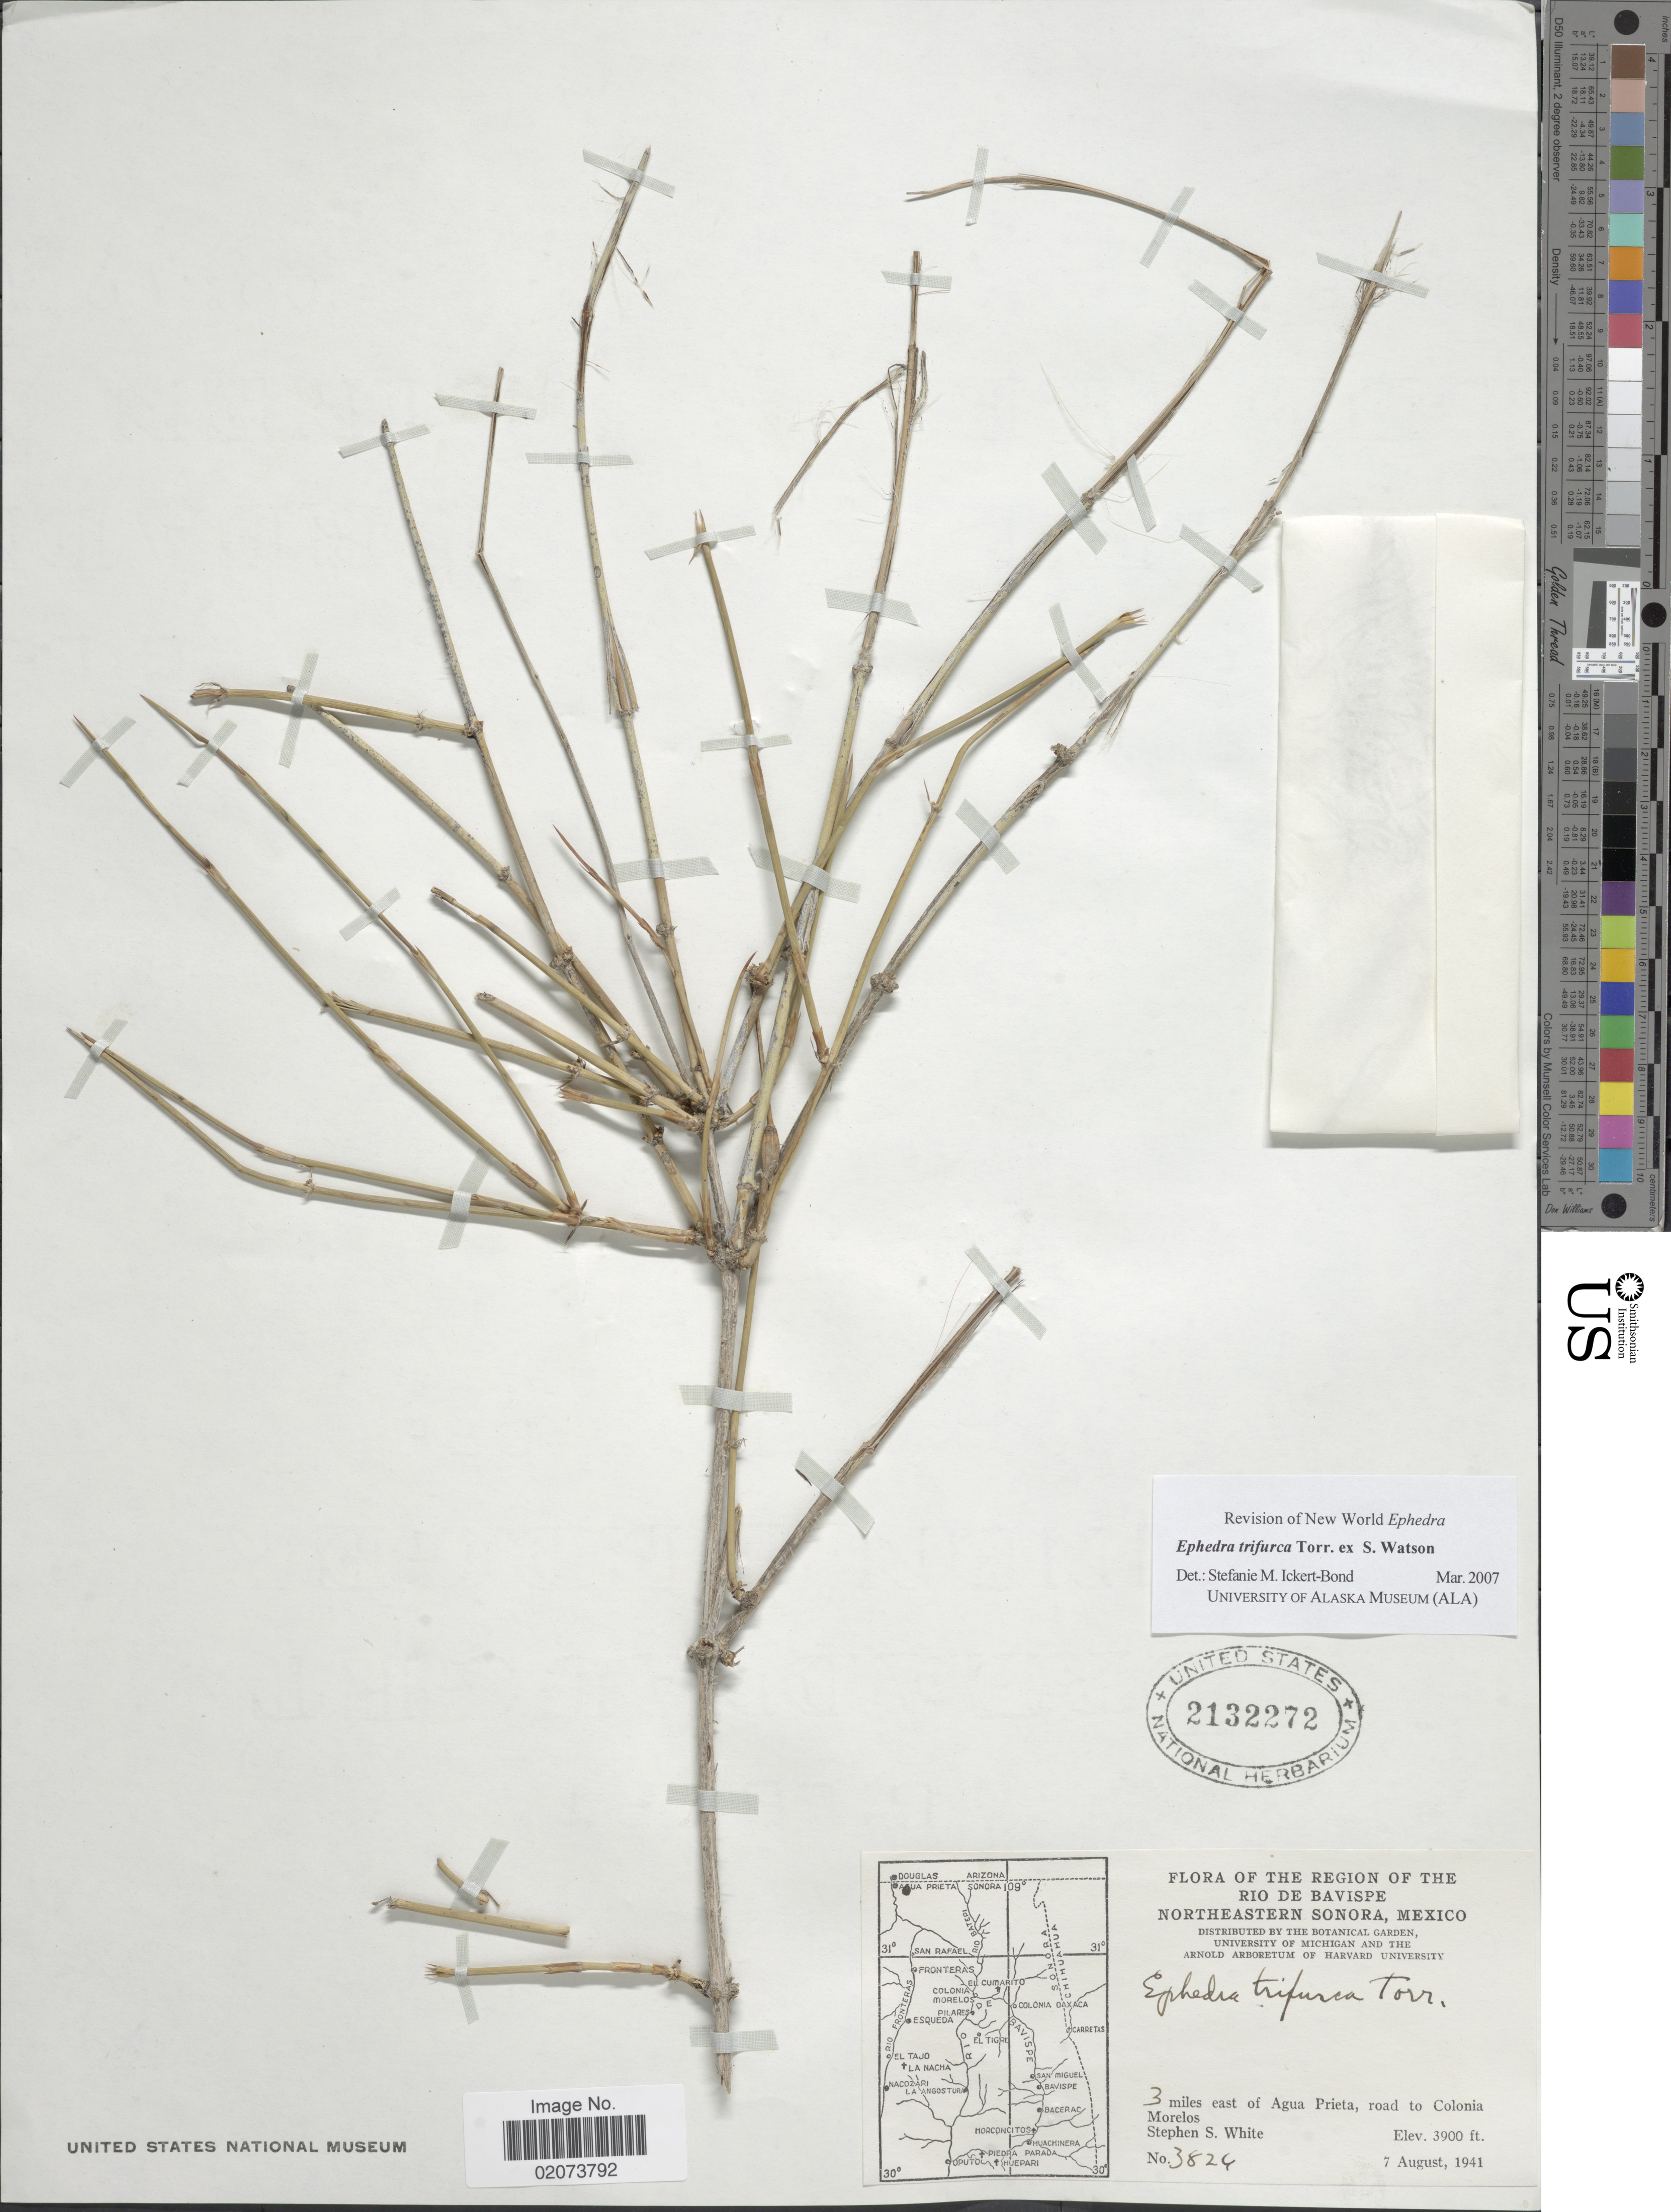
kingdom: Plantae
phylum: Tracheophyta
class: Gnetopsida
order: Ephedrales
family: Ephedraceae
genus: Ephedra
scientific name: Ephedra trifurca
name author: Torr. ex S. Watson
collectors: S. S. White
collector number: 3824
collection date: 1941-08-07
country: Mexico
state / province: Sonora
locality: The Region of The Rio de Bavispe, Northeastern Sonora, Mexico, 3 miles east of Agua, road to Colonia Morelos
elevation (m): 1189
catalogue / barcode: US 2132272